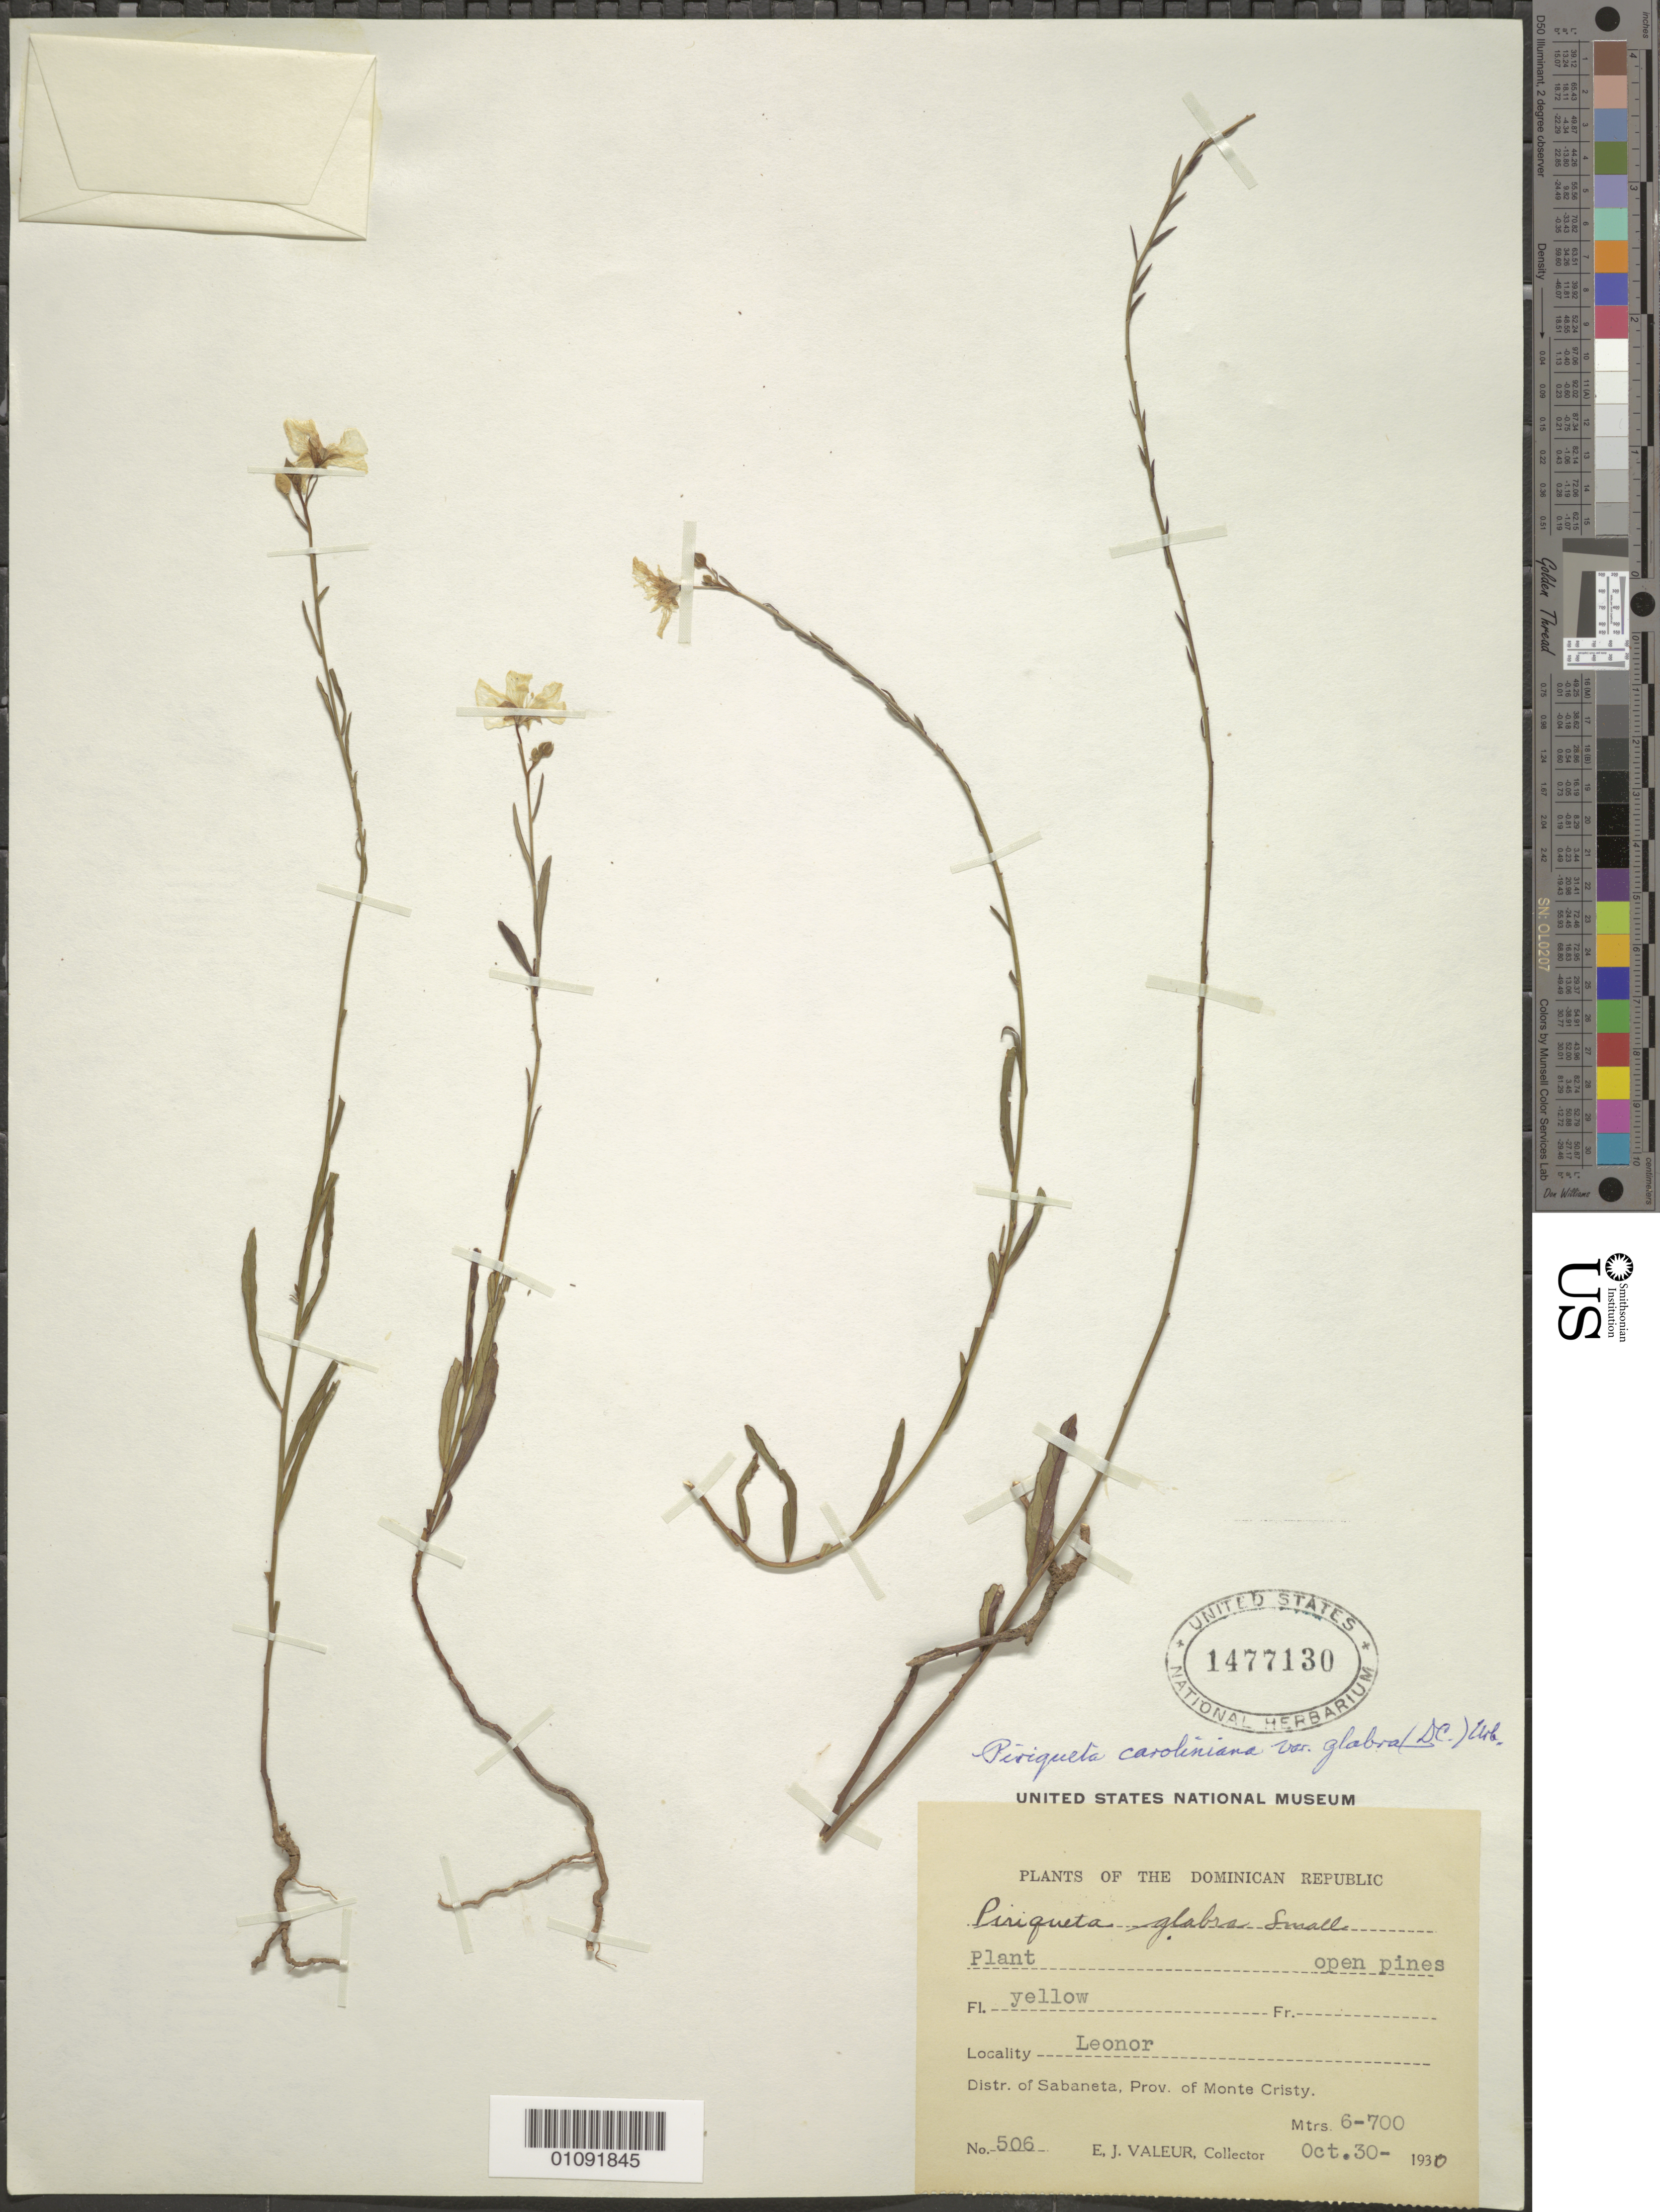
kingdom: Plantae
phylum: Tracheophyta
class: Magnoliopsida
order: Malpighiales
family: Turneraceae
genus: Piriqueta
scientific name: Piriqueta cistoides subsp. caroliniana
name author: (Walter) Arbo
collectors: E. Valeur & F. G. Meyer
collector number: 506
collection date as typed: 30 Oct 1930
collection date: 1930-10-30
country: Dominican Republic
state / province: Monte Cristi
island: Hispaniola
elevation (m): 600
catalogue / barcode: US 1477130